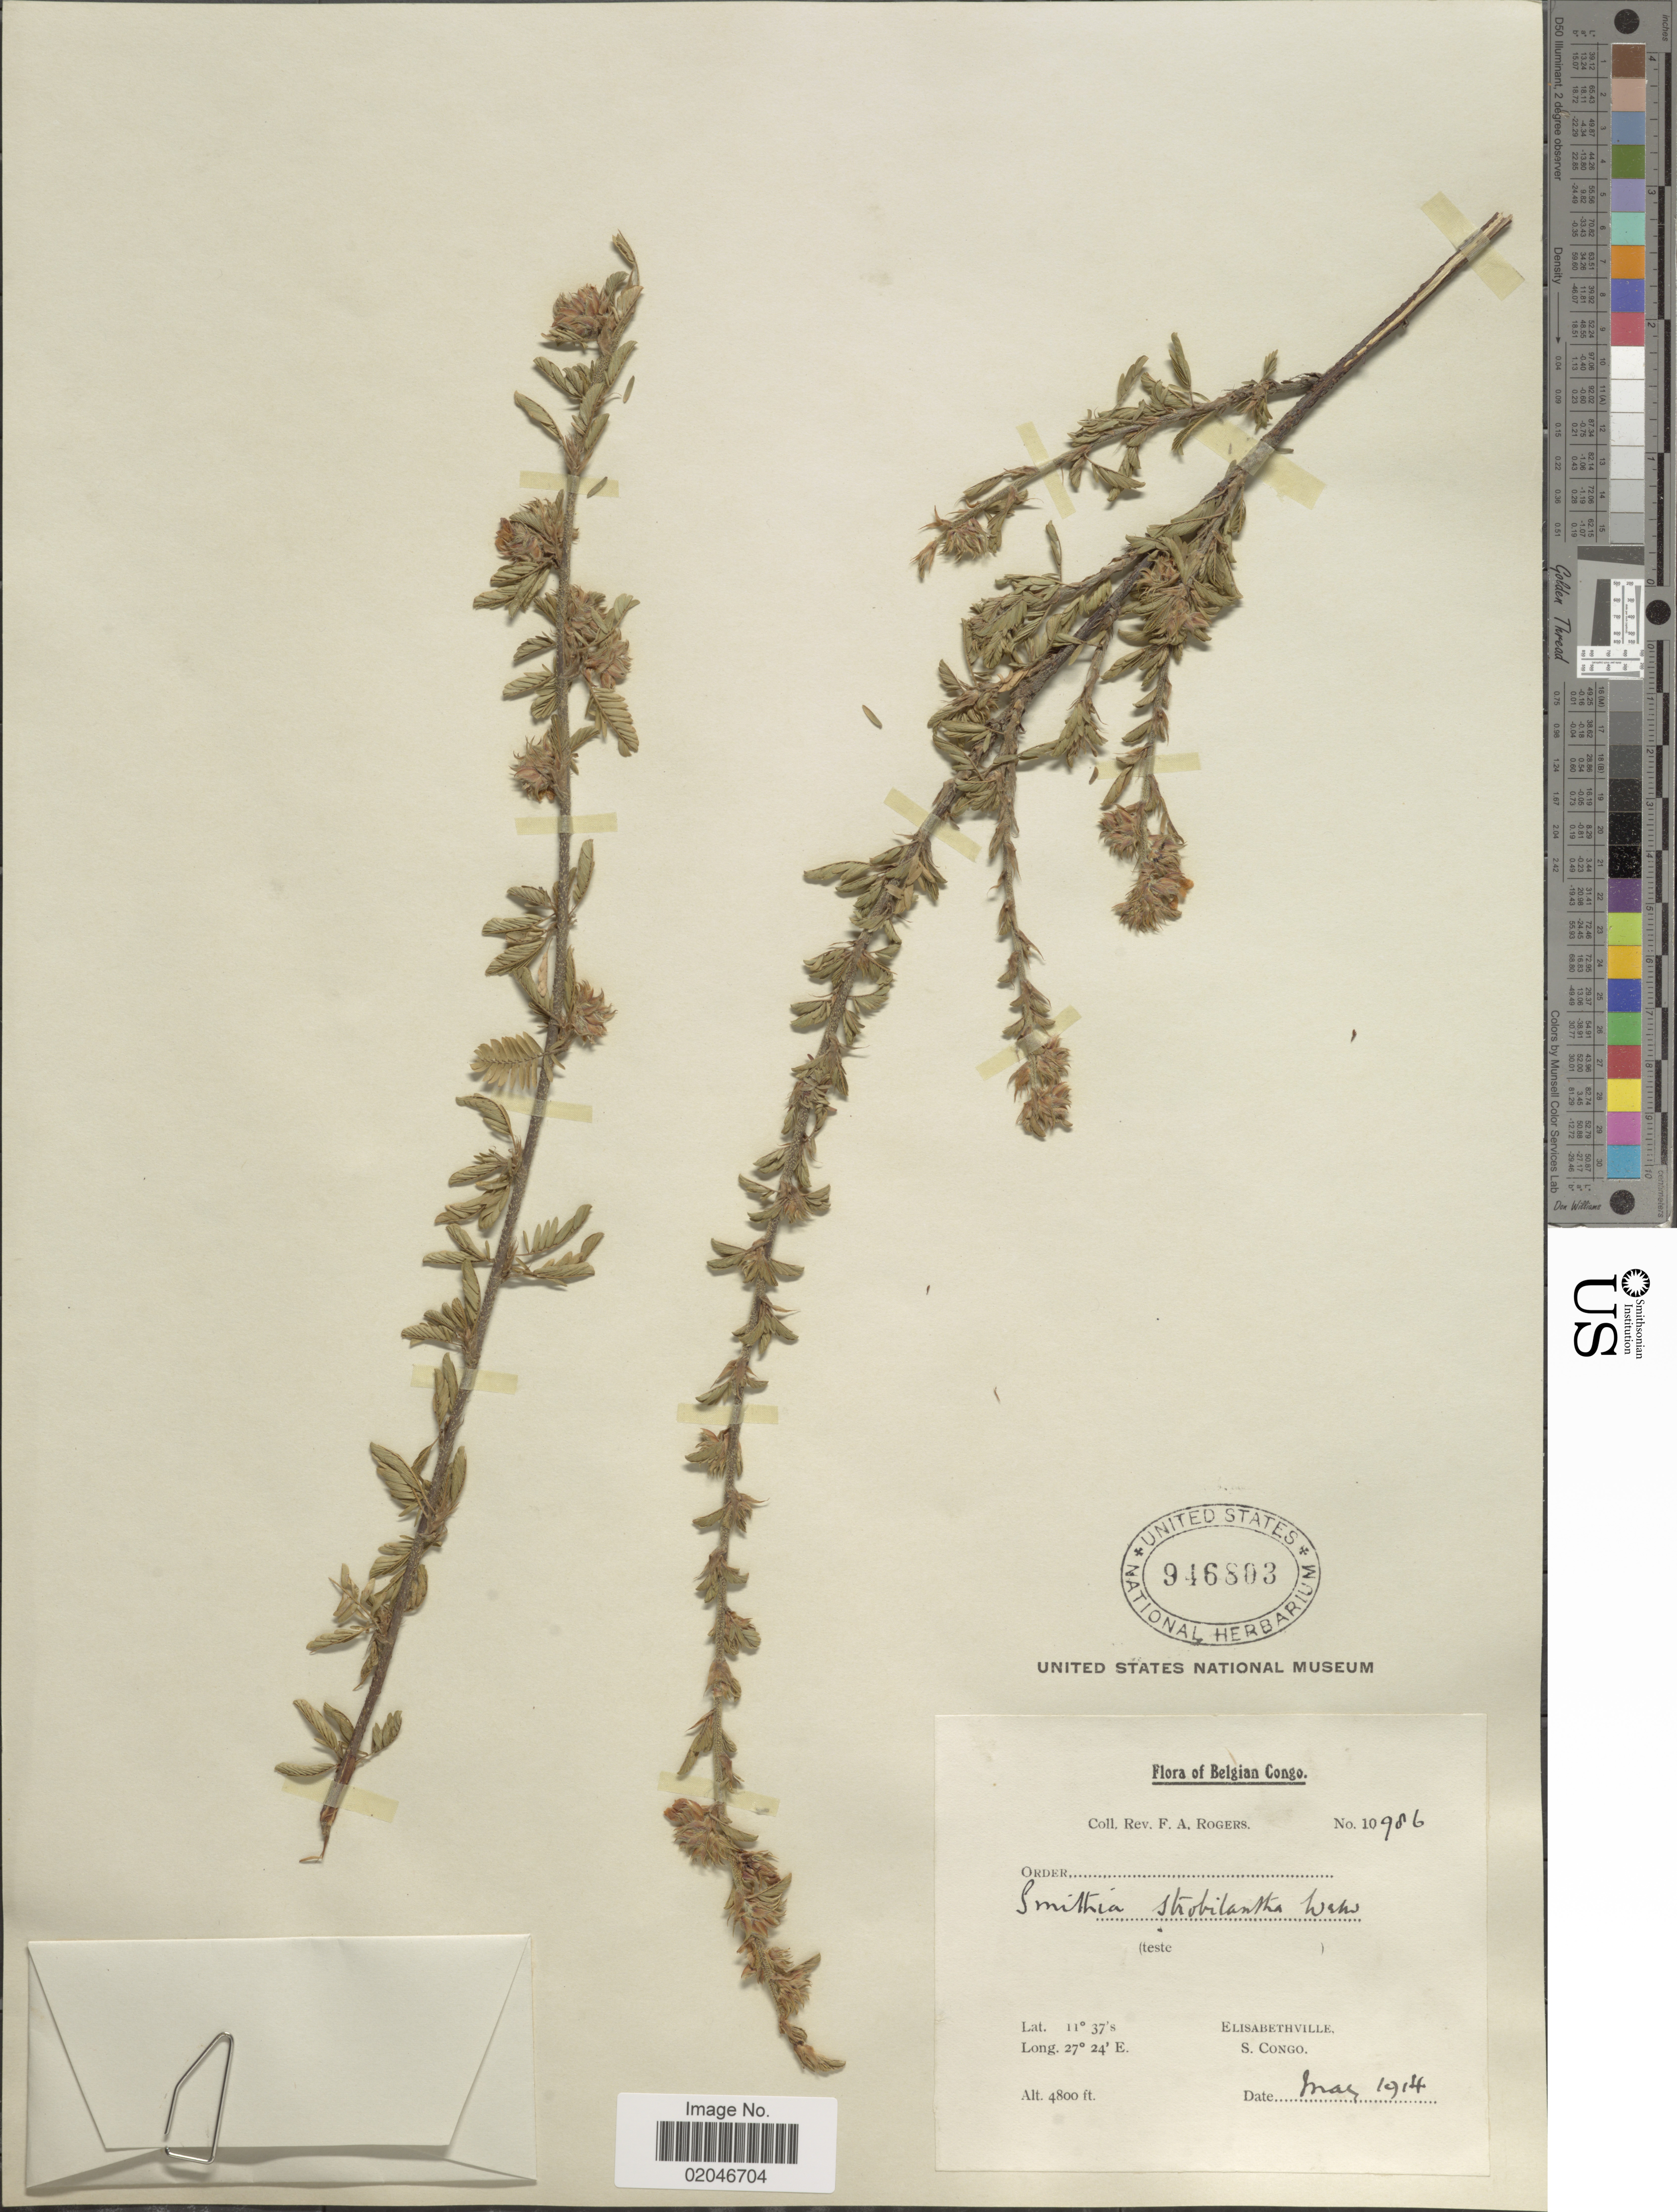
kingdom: Plantae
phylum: Tracheophyta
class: Magnoliopsida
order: Fabales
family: Fabaceae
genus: Kotschya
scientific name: Kotschya strobilantha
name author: (Welw. ex Baker) Dewit & P.A. Duvign.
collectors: F. A. Rogers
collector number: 10986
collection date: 1914-03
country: Congo, Democratic Republic of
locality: Belgian Congo, Elisabethville, S. Congo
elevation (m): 1463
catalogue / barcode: US 946803